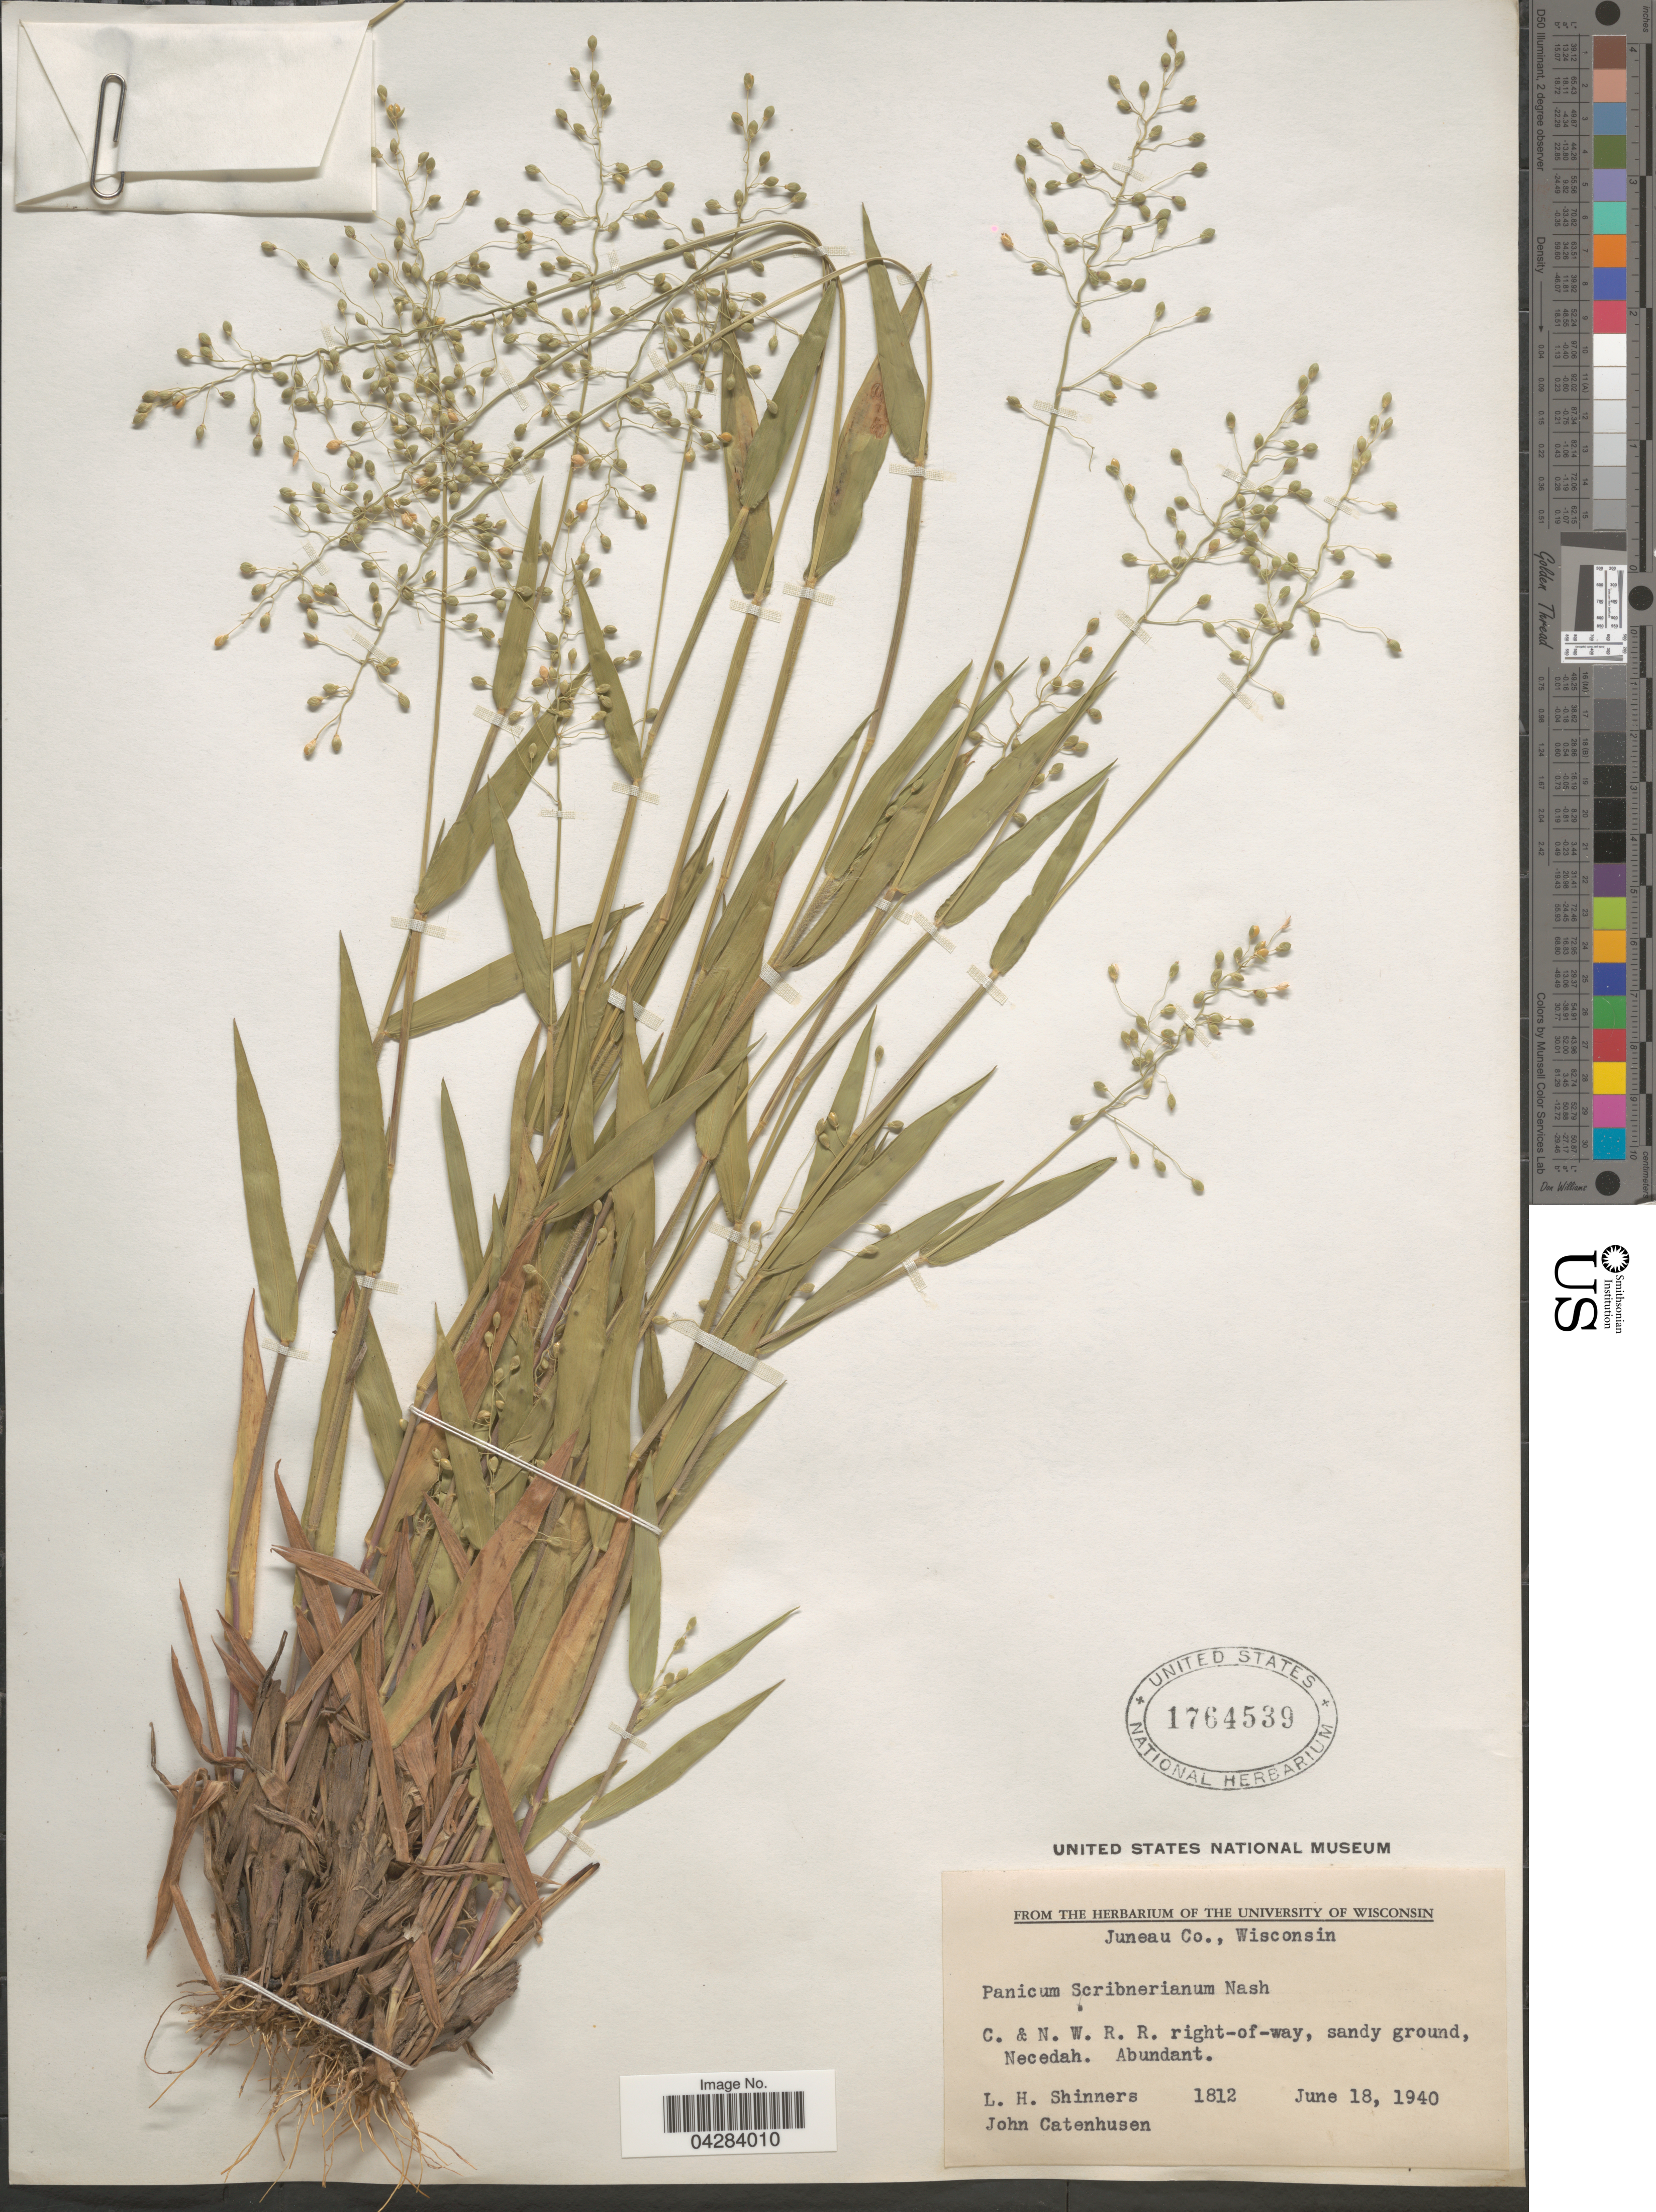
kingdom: Plantae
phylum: Tracheophyta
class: Liliopsida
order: Poales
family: Poaceae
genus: Dichanthelium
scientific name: Dichanthelium oligosanthes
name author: (Schult.) Gould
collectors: L. H. Shinners & J. Catenhusen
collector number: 1812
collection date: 1940-06-18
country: United States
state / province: Wisconsin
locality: Juneau Co. C. & N. W. R. R. right-of-way, sandy ground, Necedah.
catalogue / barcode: US 1764539